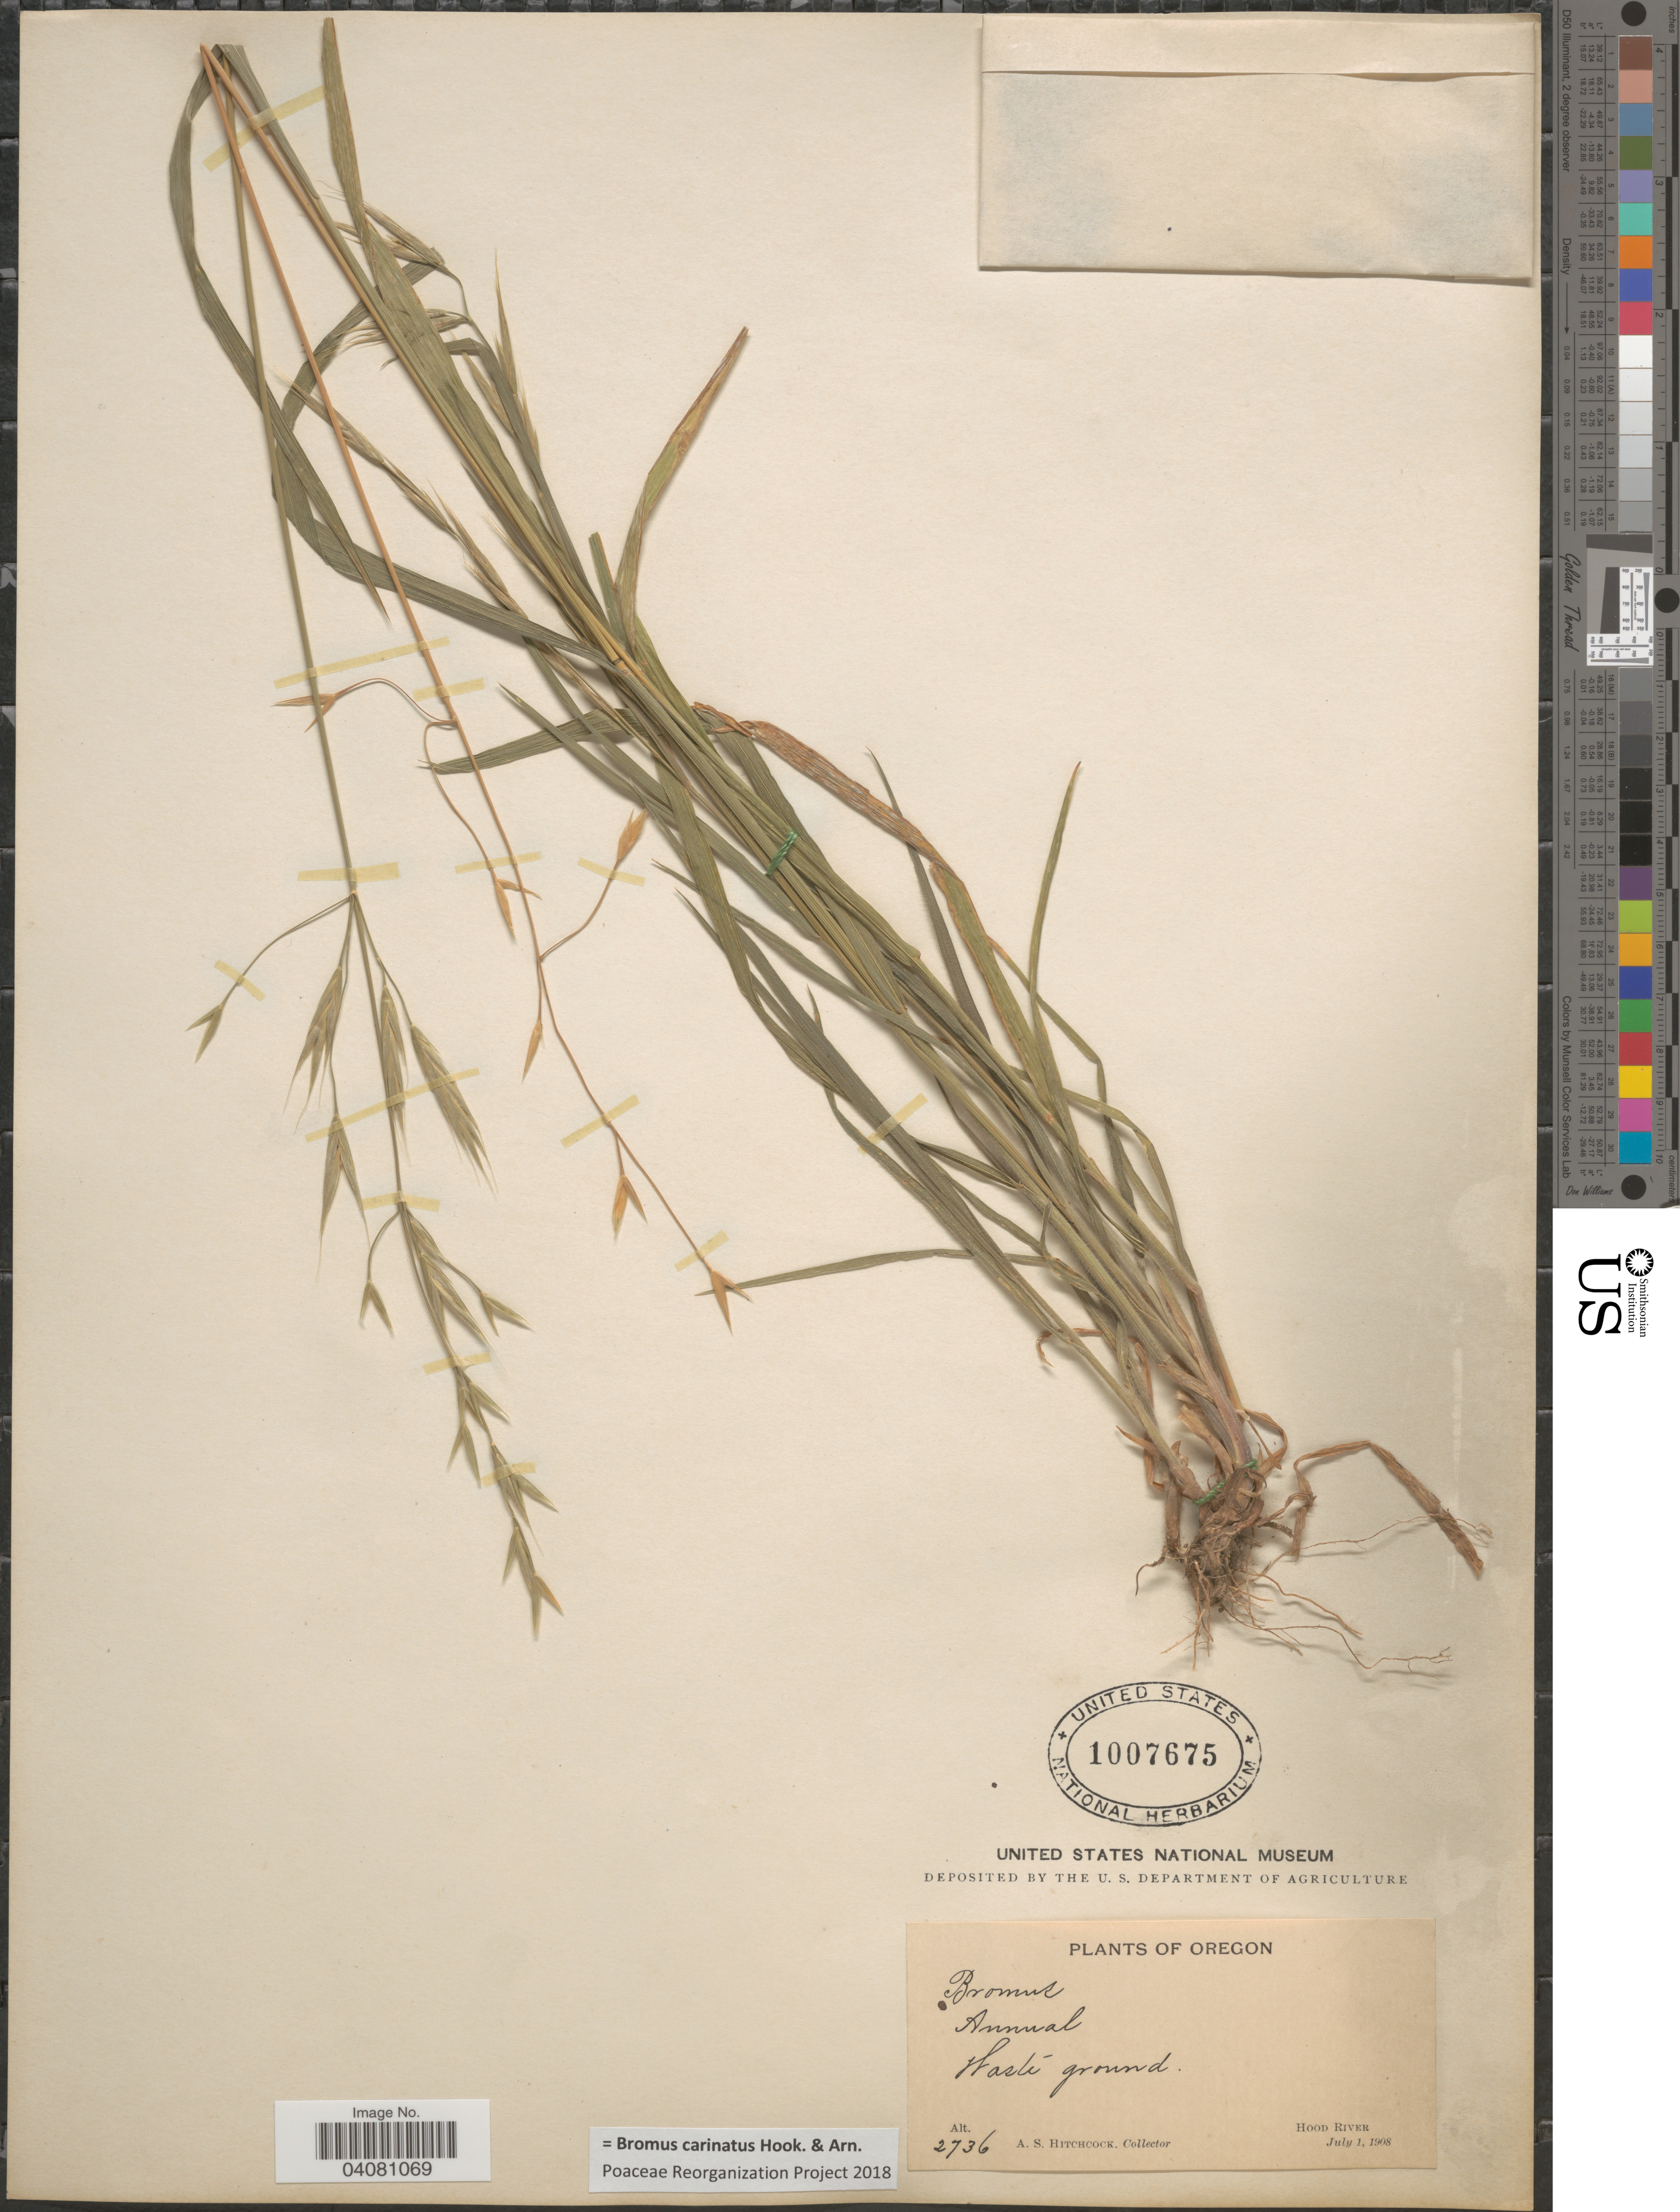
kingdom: Plantae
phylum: Tracheophyta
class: Liliopsida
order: Poales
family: Poaceae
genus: Bromus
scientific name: Bromus carinatus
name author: Hook. & Arn.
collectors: A. S. Hitchcock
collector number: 2736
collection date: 1908-07-01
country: United States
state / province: Oregon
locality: Hood River.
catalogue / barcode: US 1007675